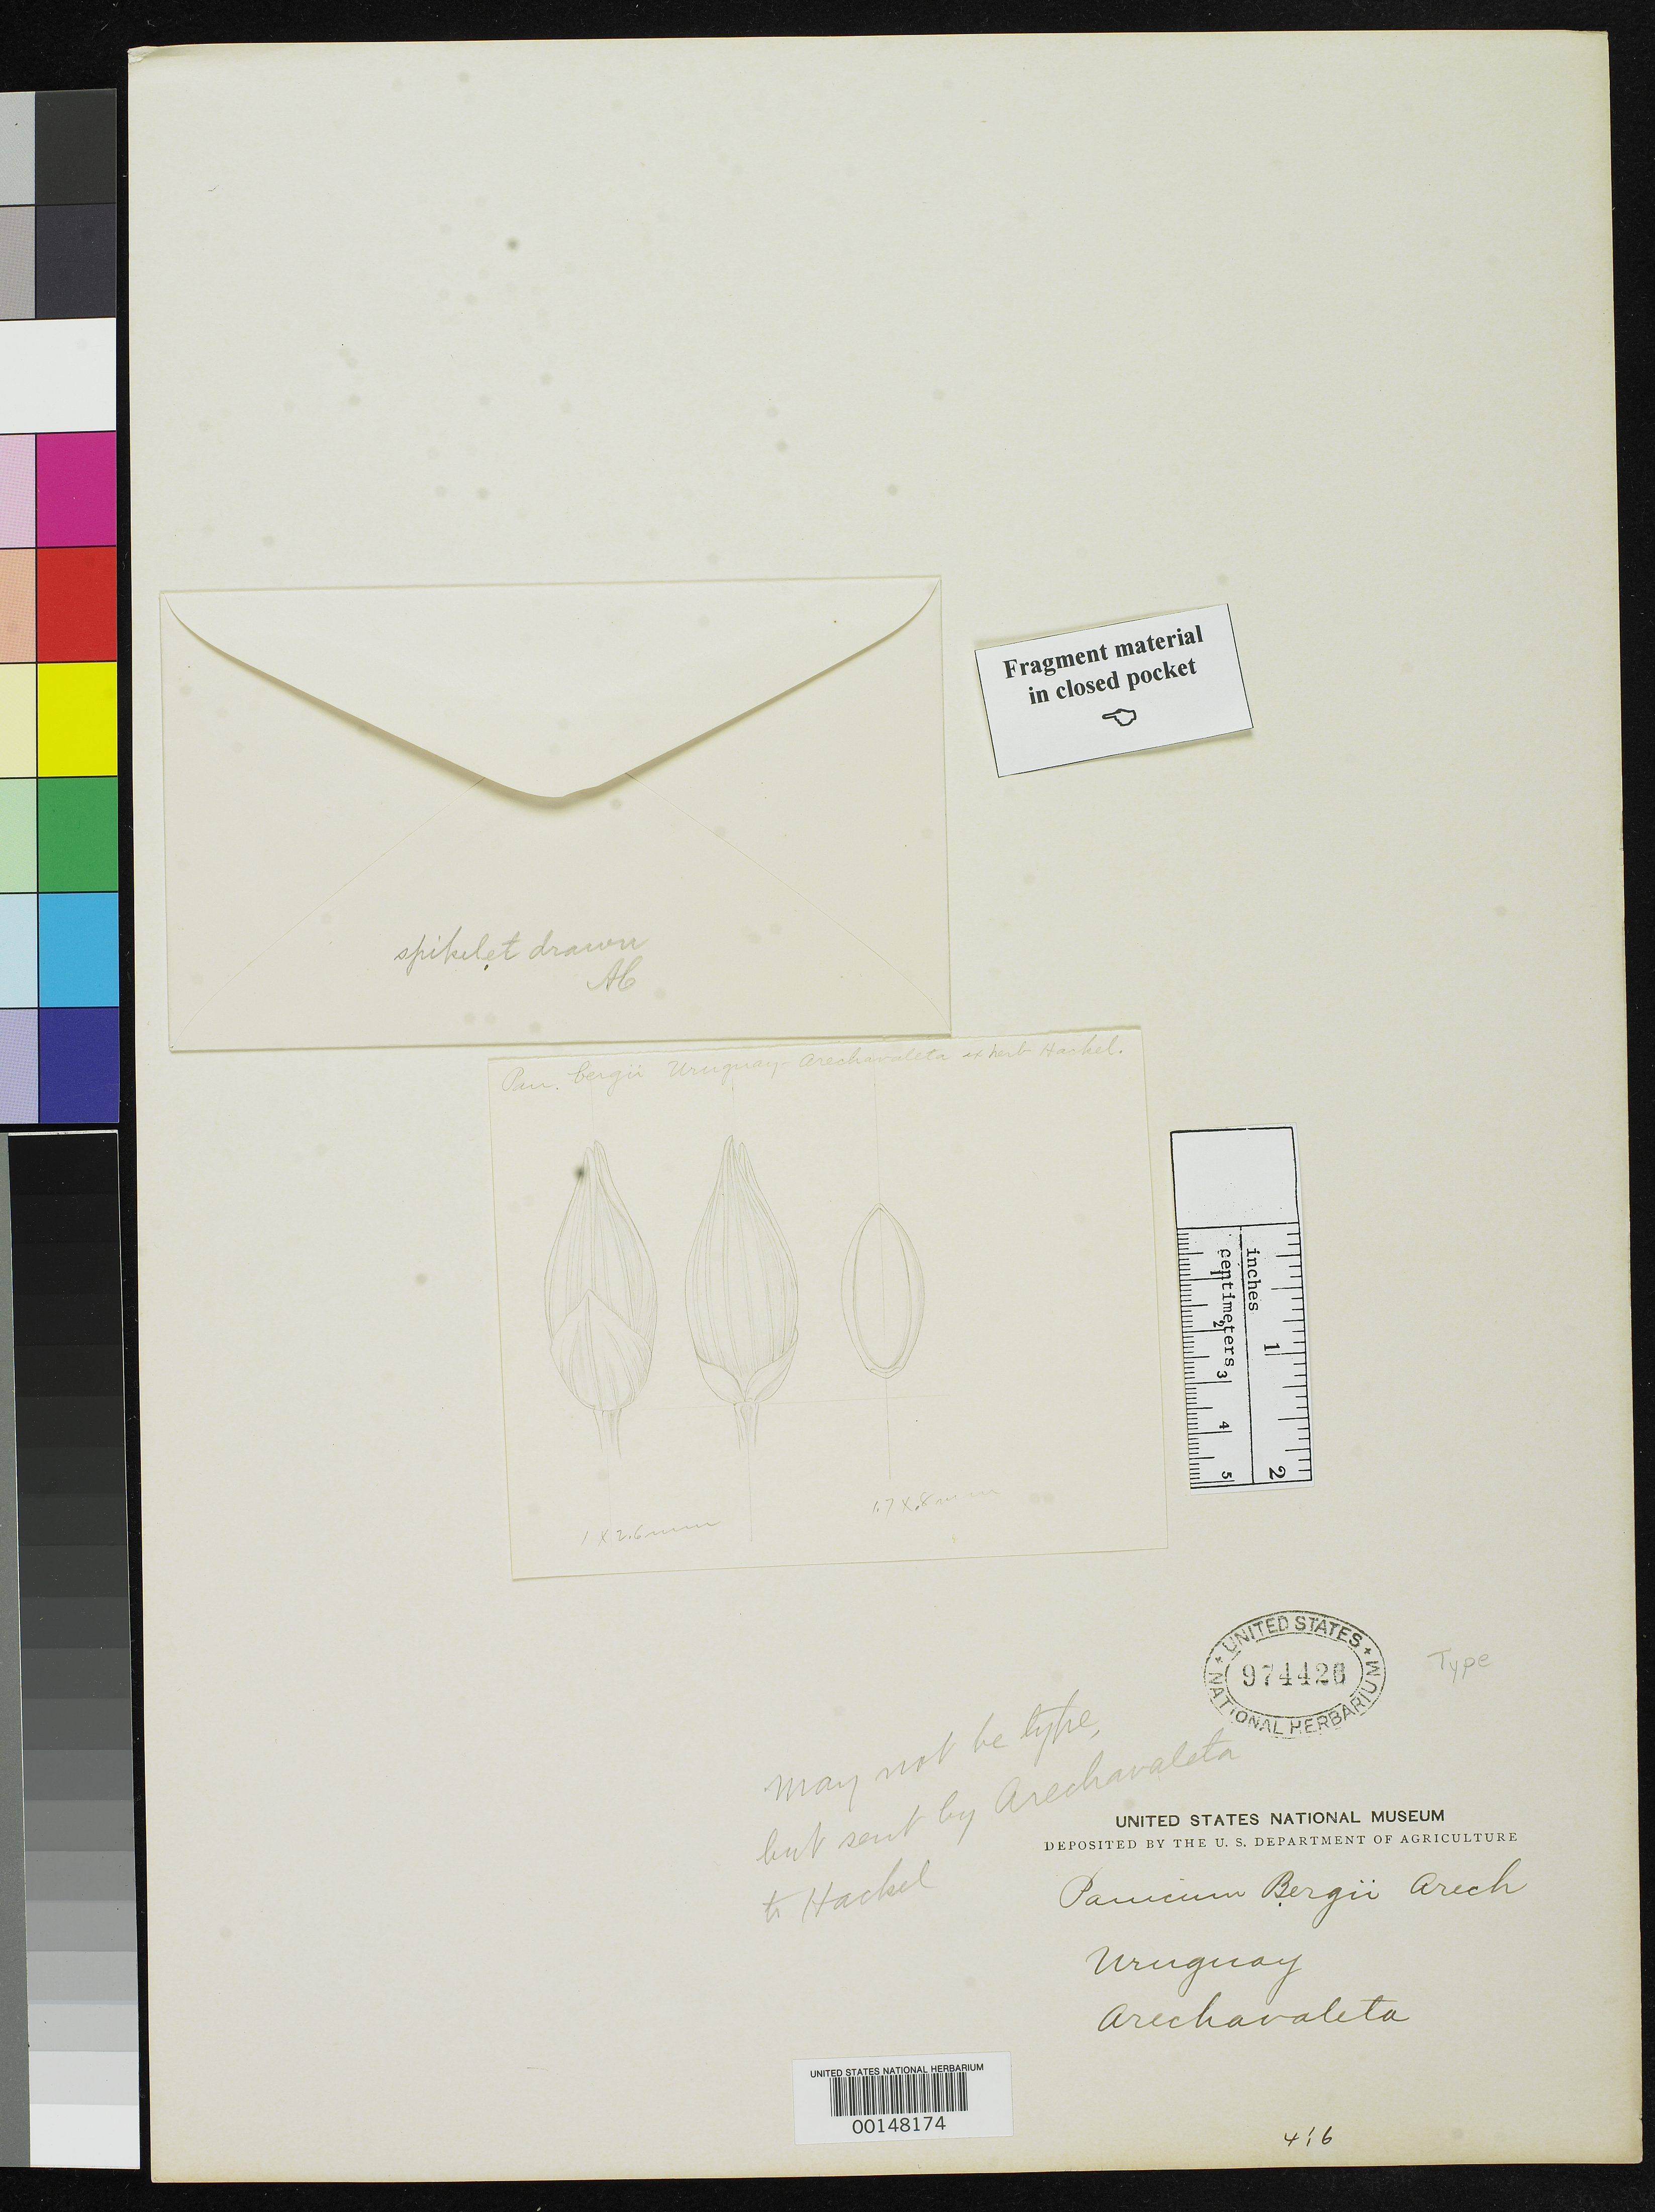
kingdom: Plantae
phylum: Tracheophyta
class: Liliopsida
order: Poales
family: Poaceae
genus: Panicum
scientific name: Panicum bergii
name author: Arechav.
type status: Type Fragment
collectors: J. Arechavaleta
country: Uruguay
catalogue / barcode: US 974426